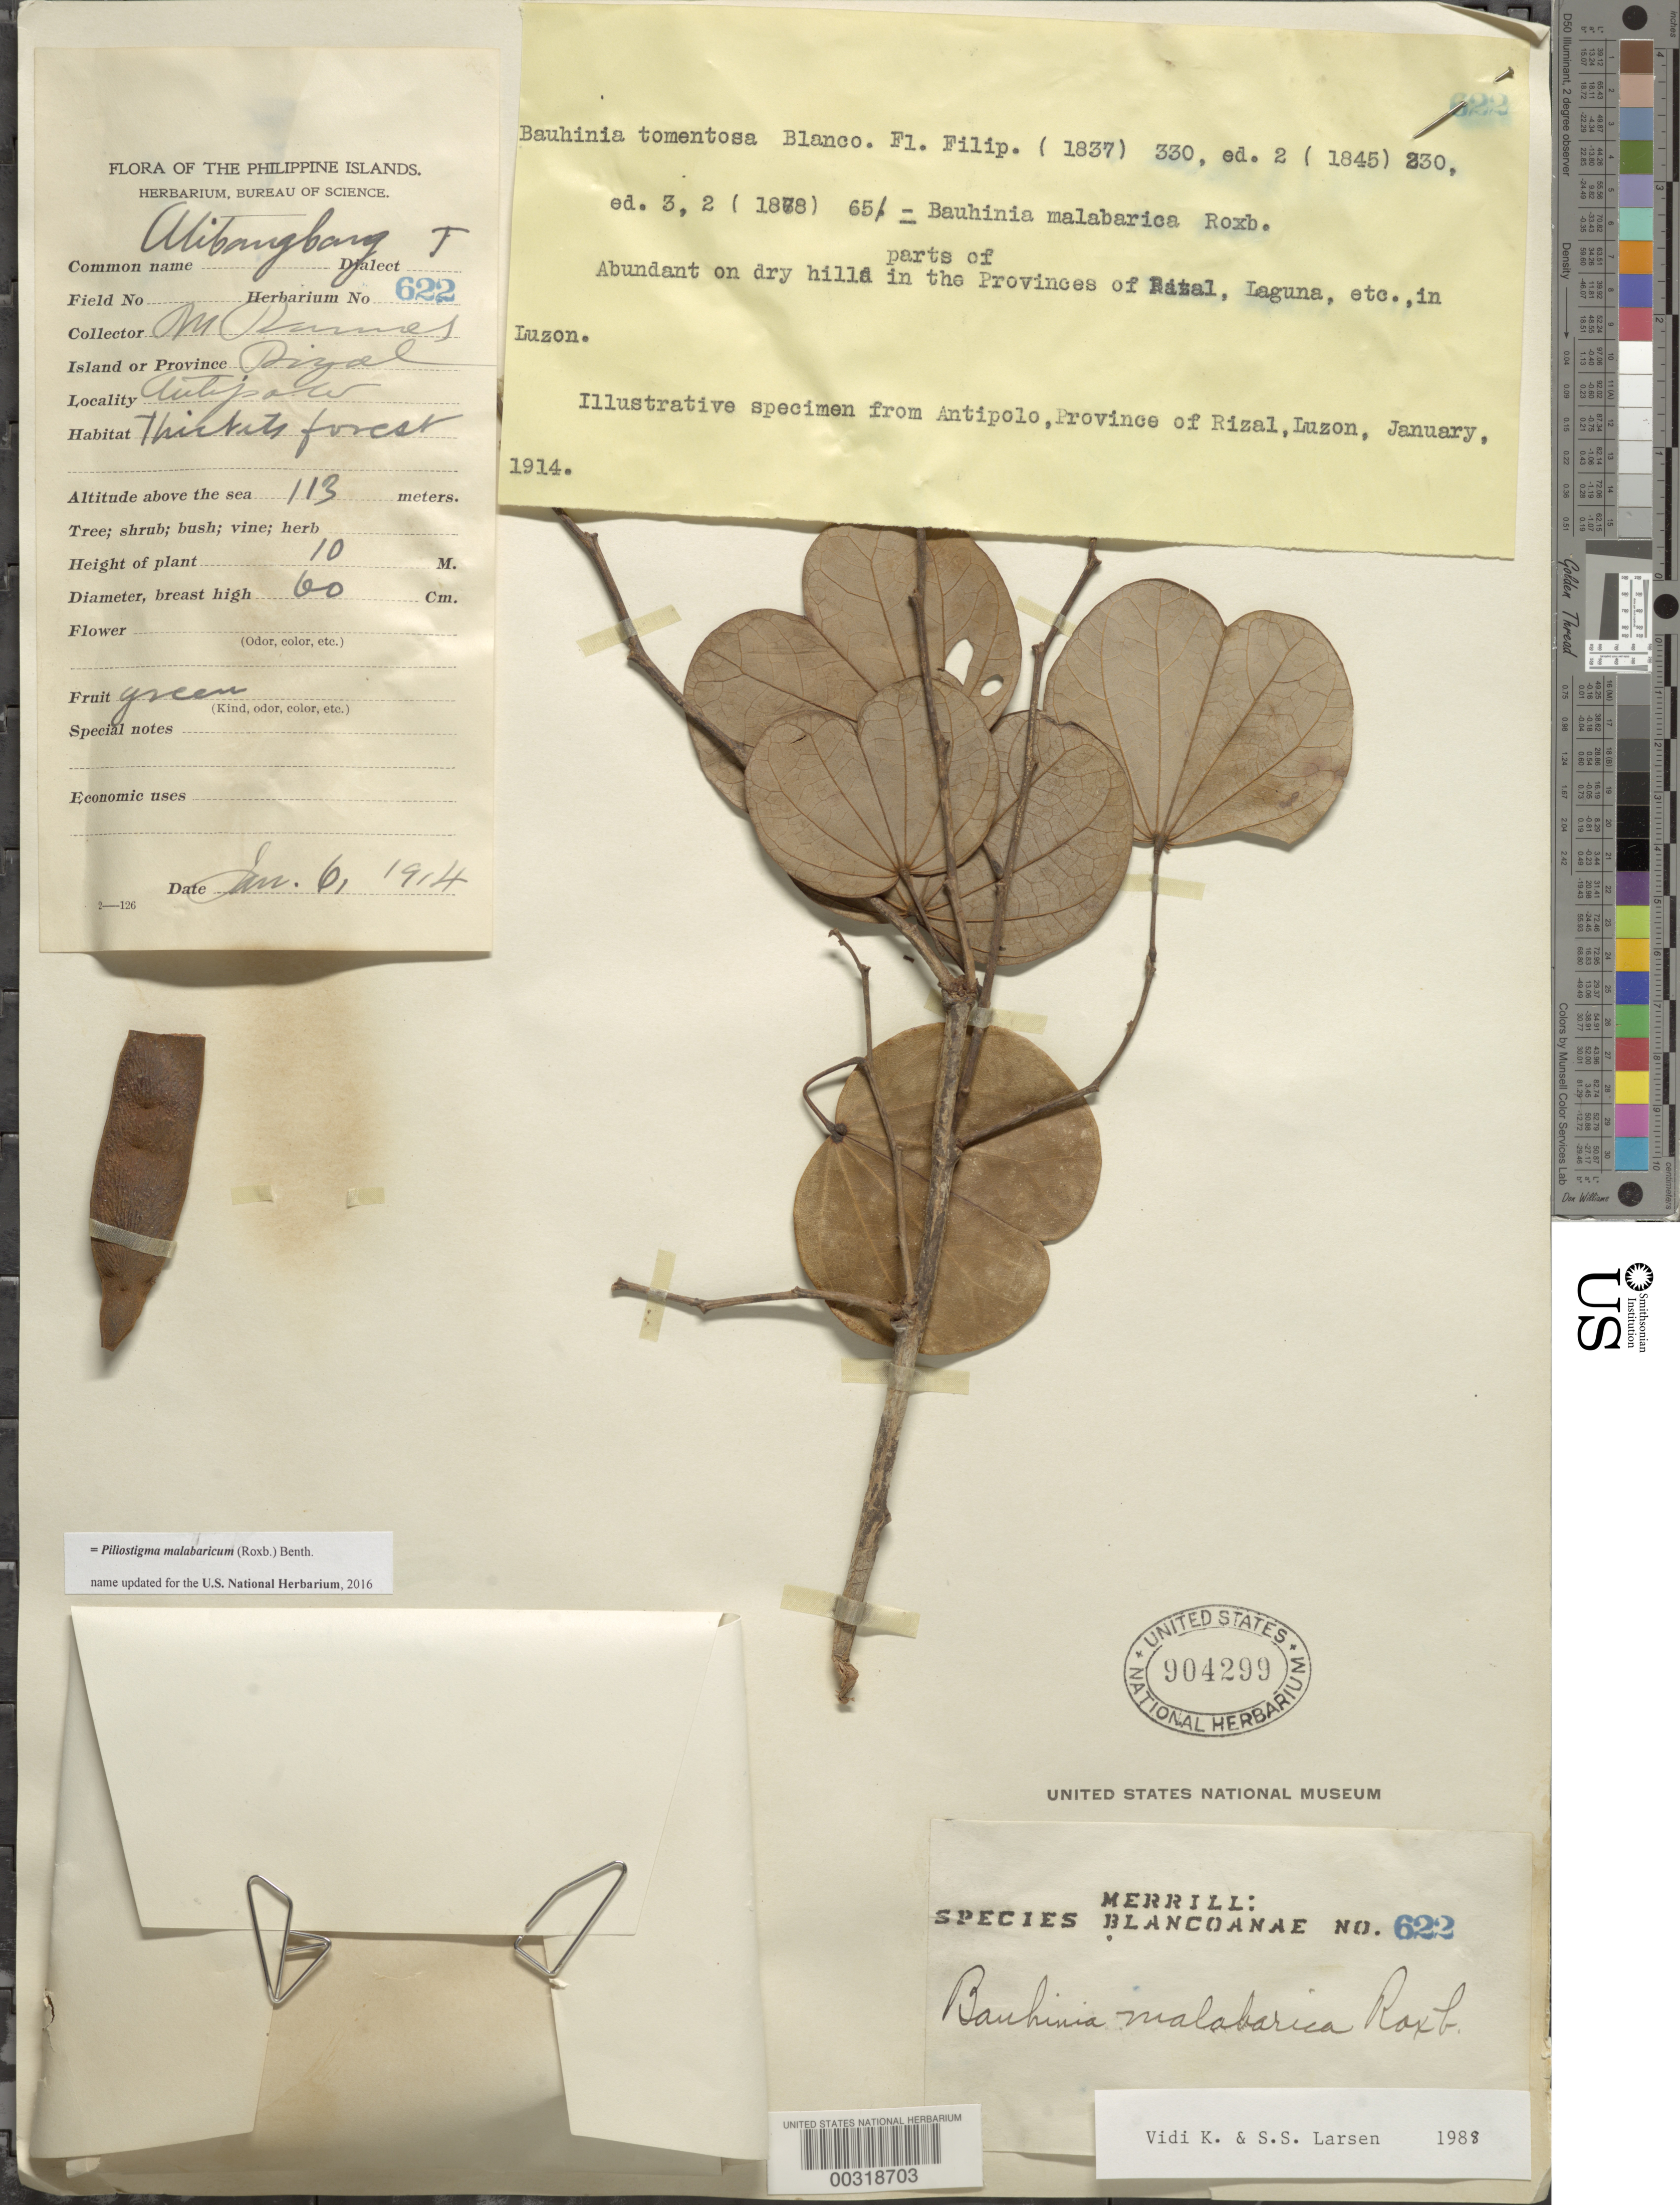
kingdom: Plantae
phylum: Tracheophyta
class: Magnoliopsida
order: Fabales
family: Fabaceae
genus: Piliostigma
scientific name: Piliostigma malabaricum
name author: (Roxb.) Benth.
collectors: M. Rames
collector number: Sp. Blancoan. 0622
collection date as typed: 06 Jan 1914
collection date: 1914-01-06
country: Philippines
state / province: Calabarzon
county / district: Rizal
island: Luzon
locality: Antipolo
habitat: Forest thickets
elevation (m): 113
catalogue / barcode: US 904299